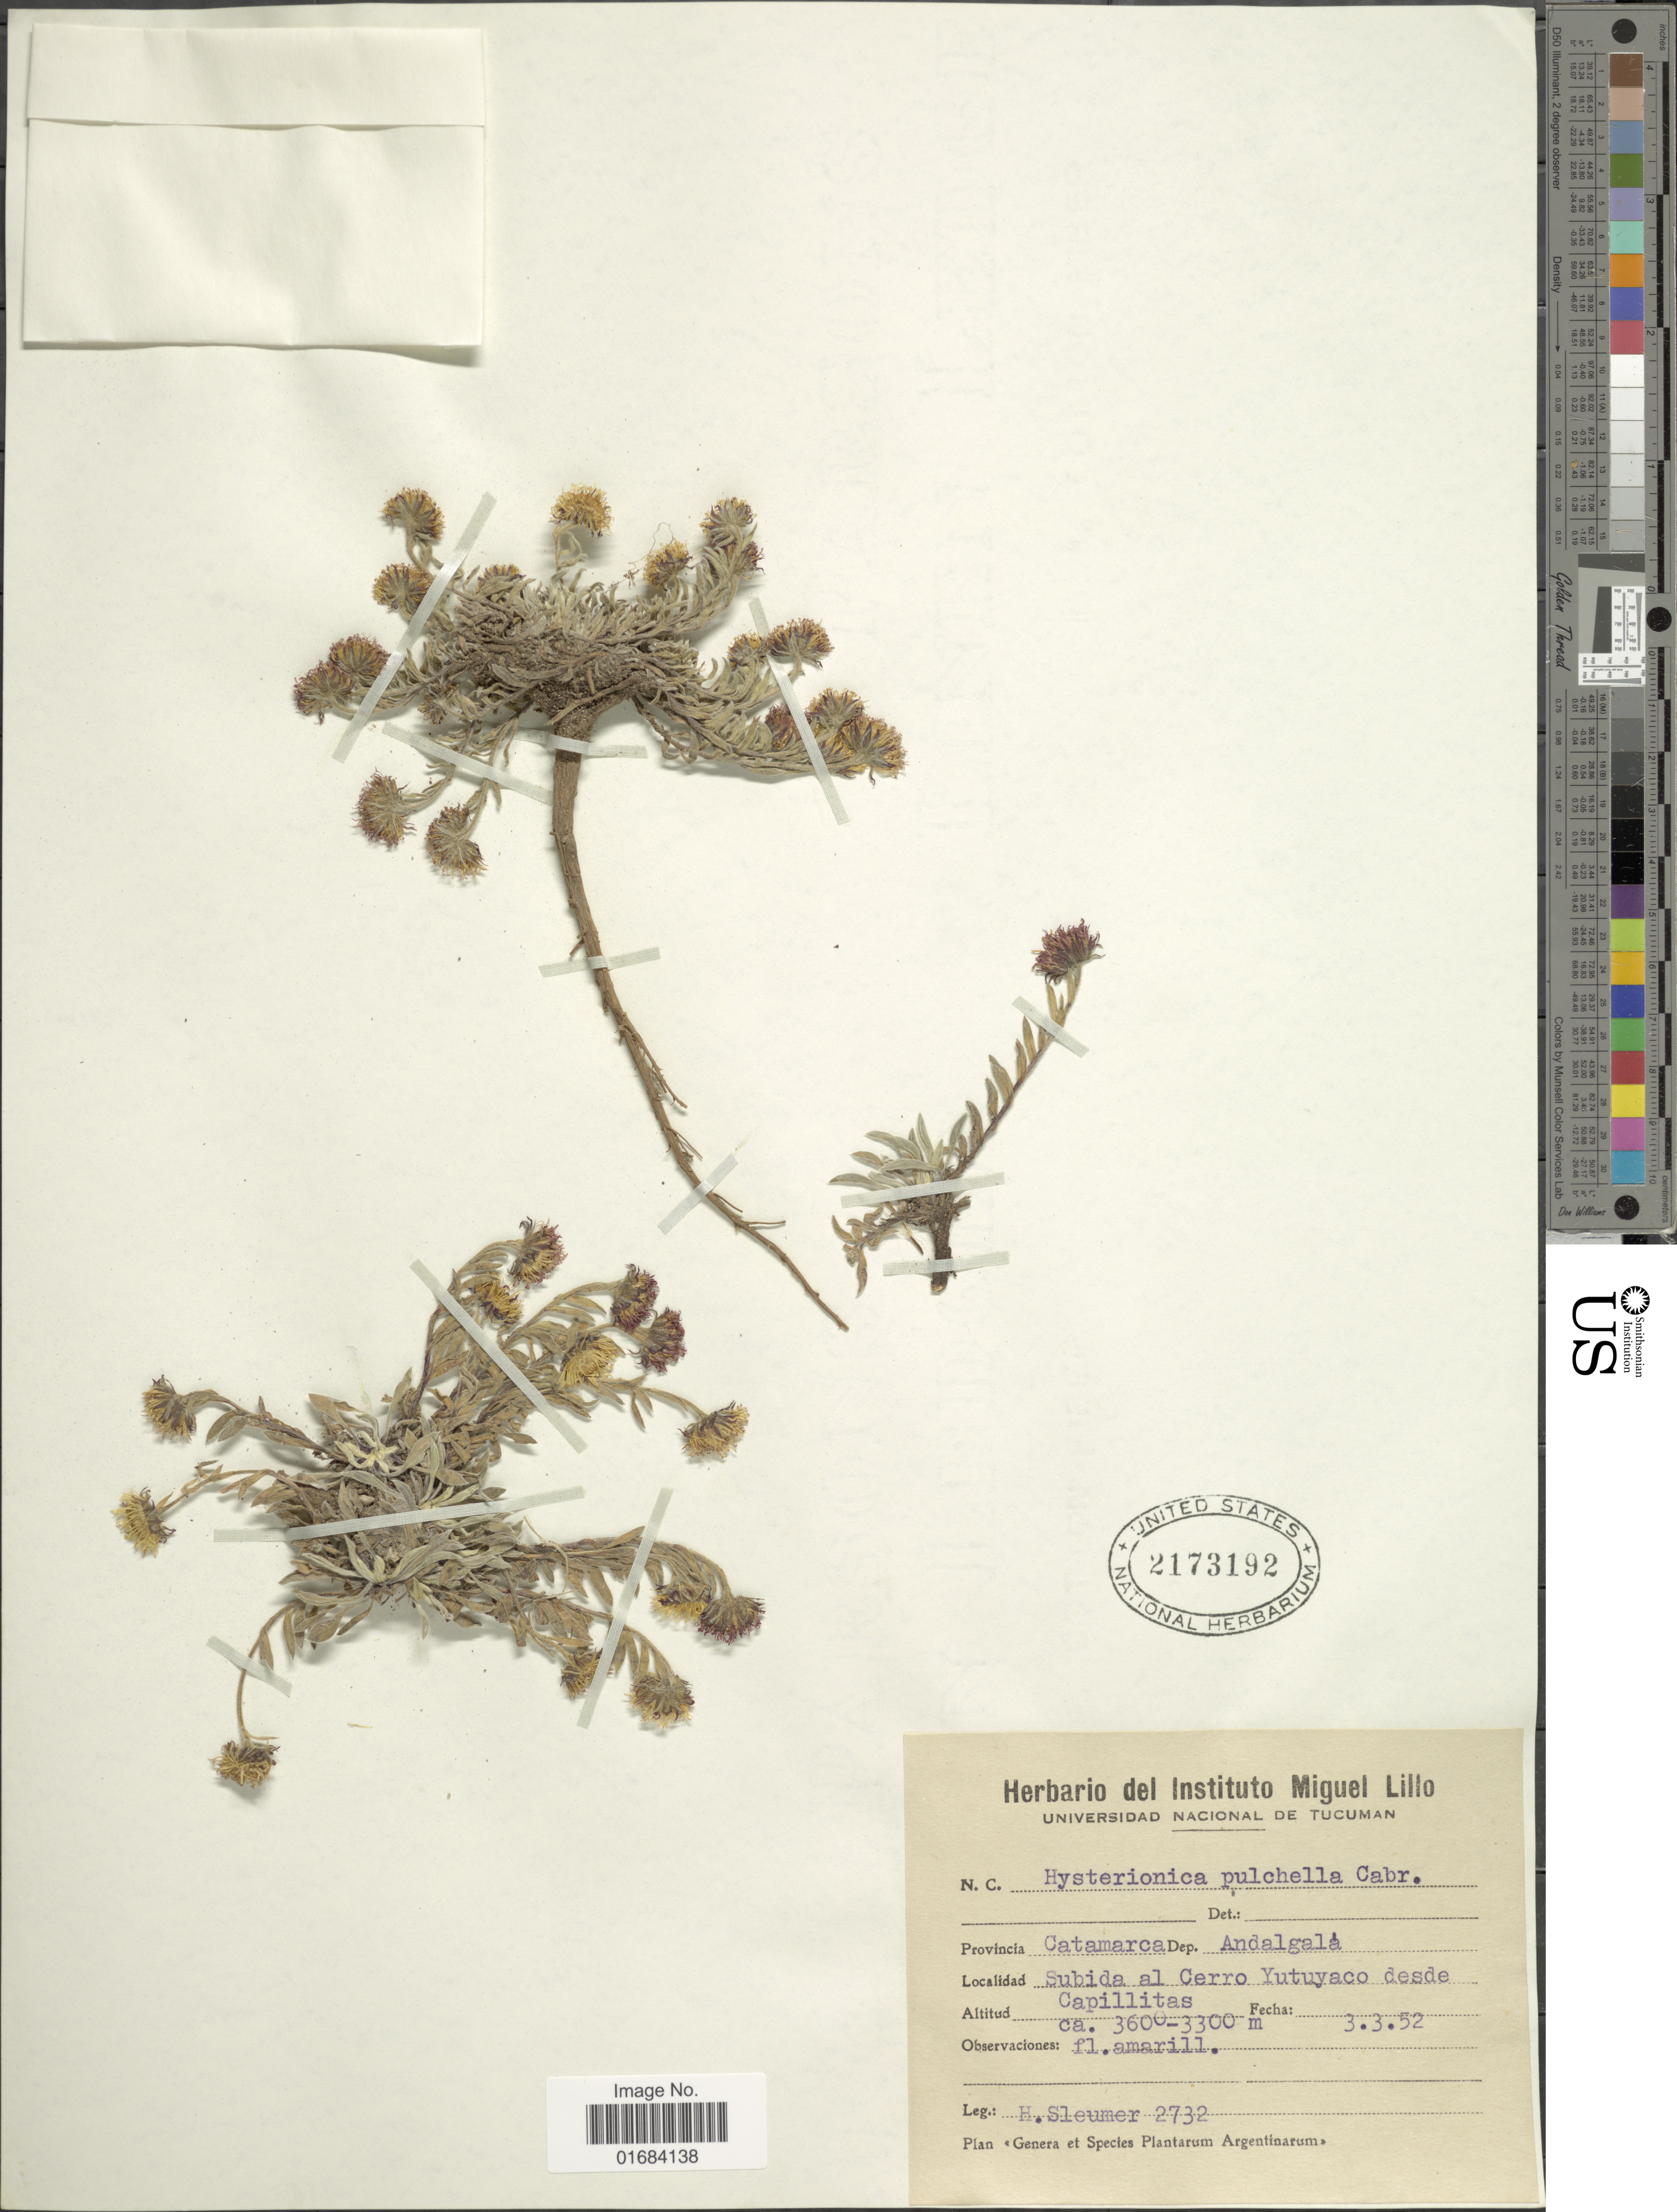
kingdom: Plantae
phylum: Tracheophyta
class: Magnoliopsida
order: Asterales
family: Asteraceae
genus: Hysterionica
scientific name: Hysterionica pulchella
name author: Cabrera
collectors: H. O. Sleumer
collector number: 2732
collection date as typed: Transcribed d/m/y: 3/3/52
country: Argentina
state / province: Catamarca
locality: Dep. Andalgalá, Subida al Cerro Yutuyaco desde Capillitas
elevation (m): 3300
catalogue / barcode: US 2173192